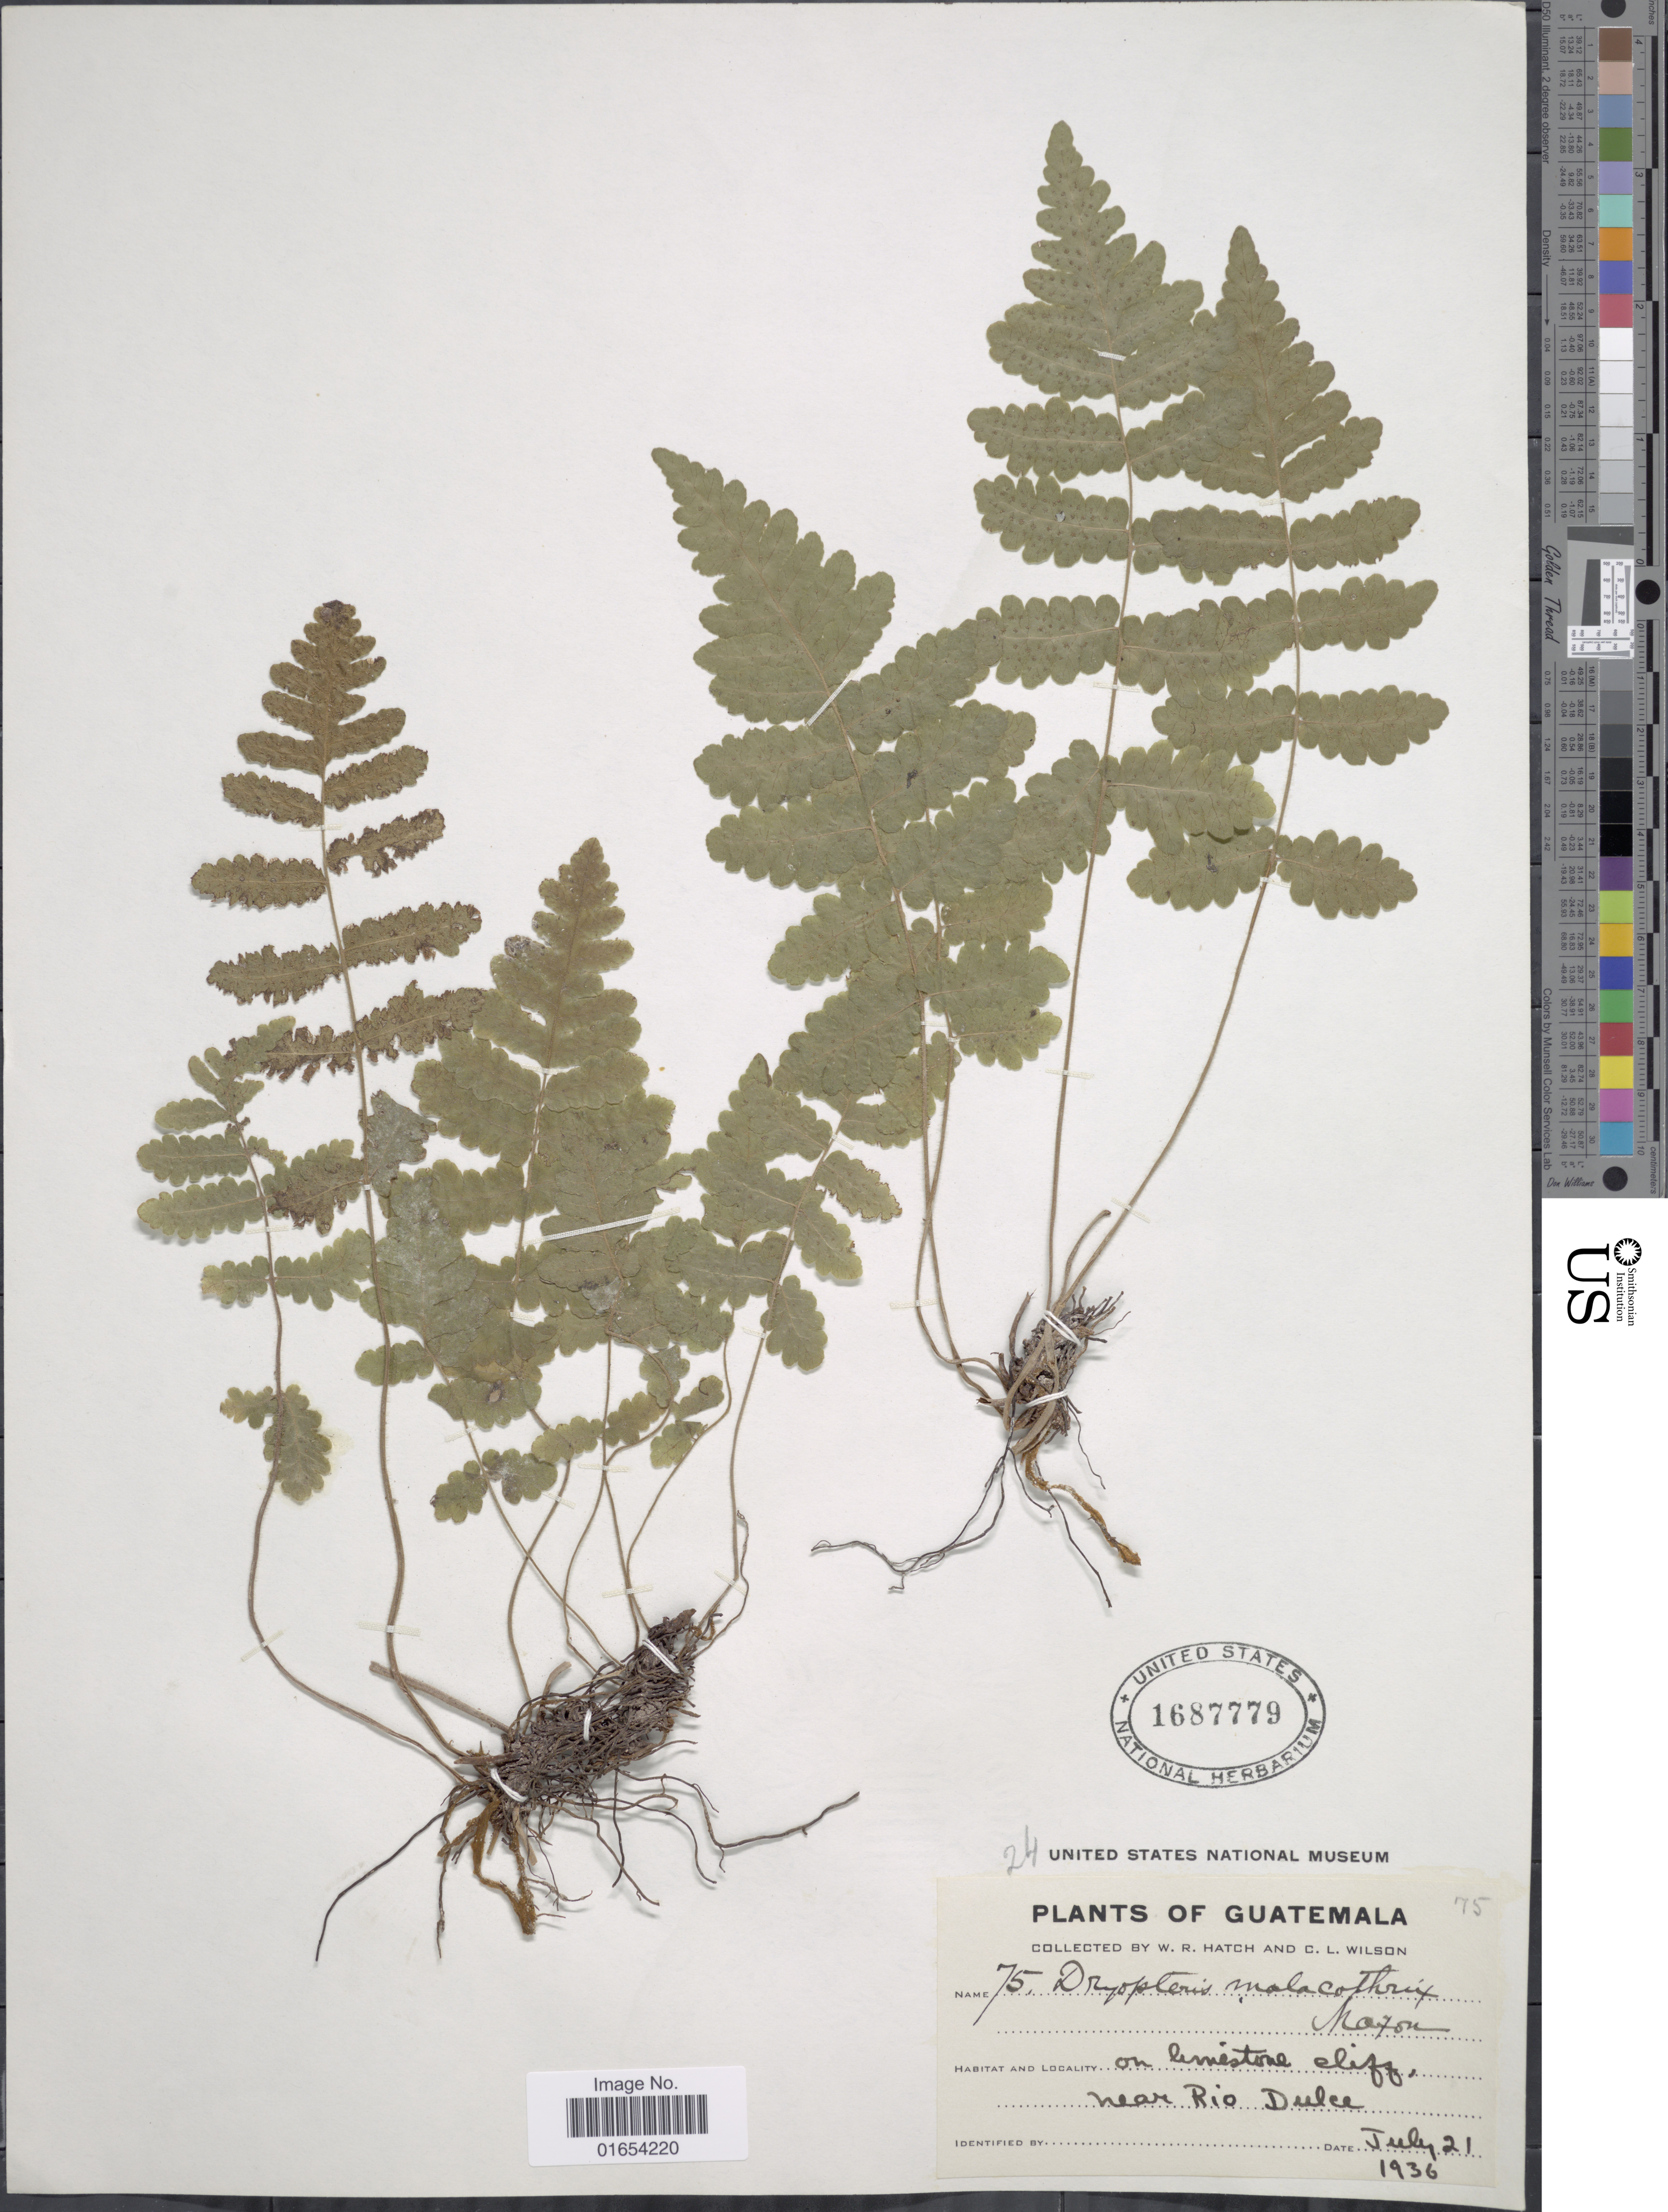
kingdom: Plantae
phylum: Tracheophyta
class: Polypodiopsida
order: Polypodiales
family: Thelypteridaceae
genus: Goniopteris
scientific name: Goniopteris pellita (Willd.) comb. nov., ined 2015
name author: (Willd.)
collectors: W. Hatch & C. L. Wilson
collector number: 75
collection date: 1936-07-21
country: Guatemala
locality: On limestone cliff, near Rio Dulce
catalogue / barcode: US 1687779